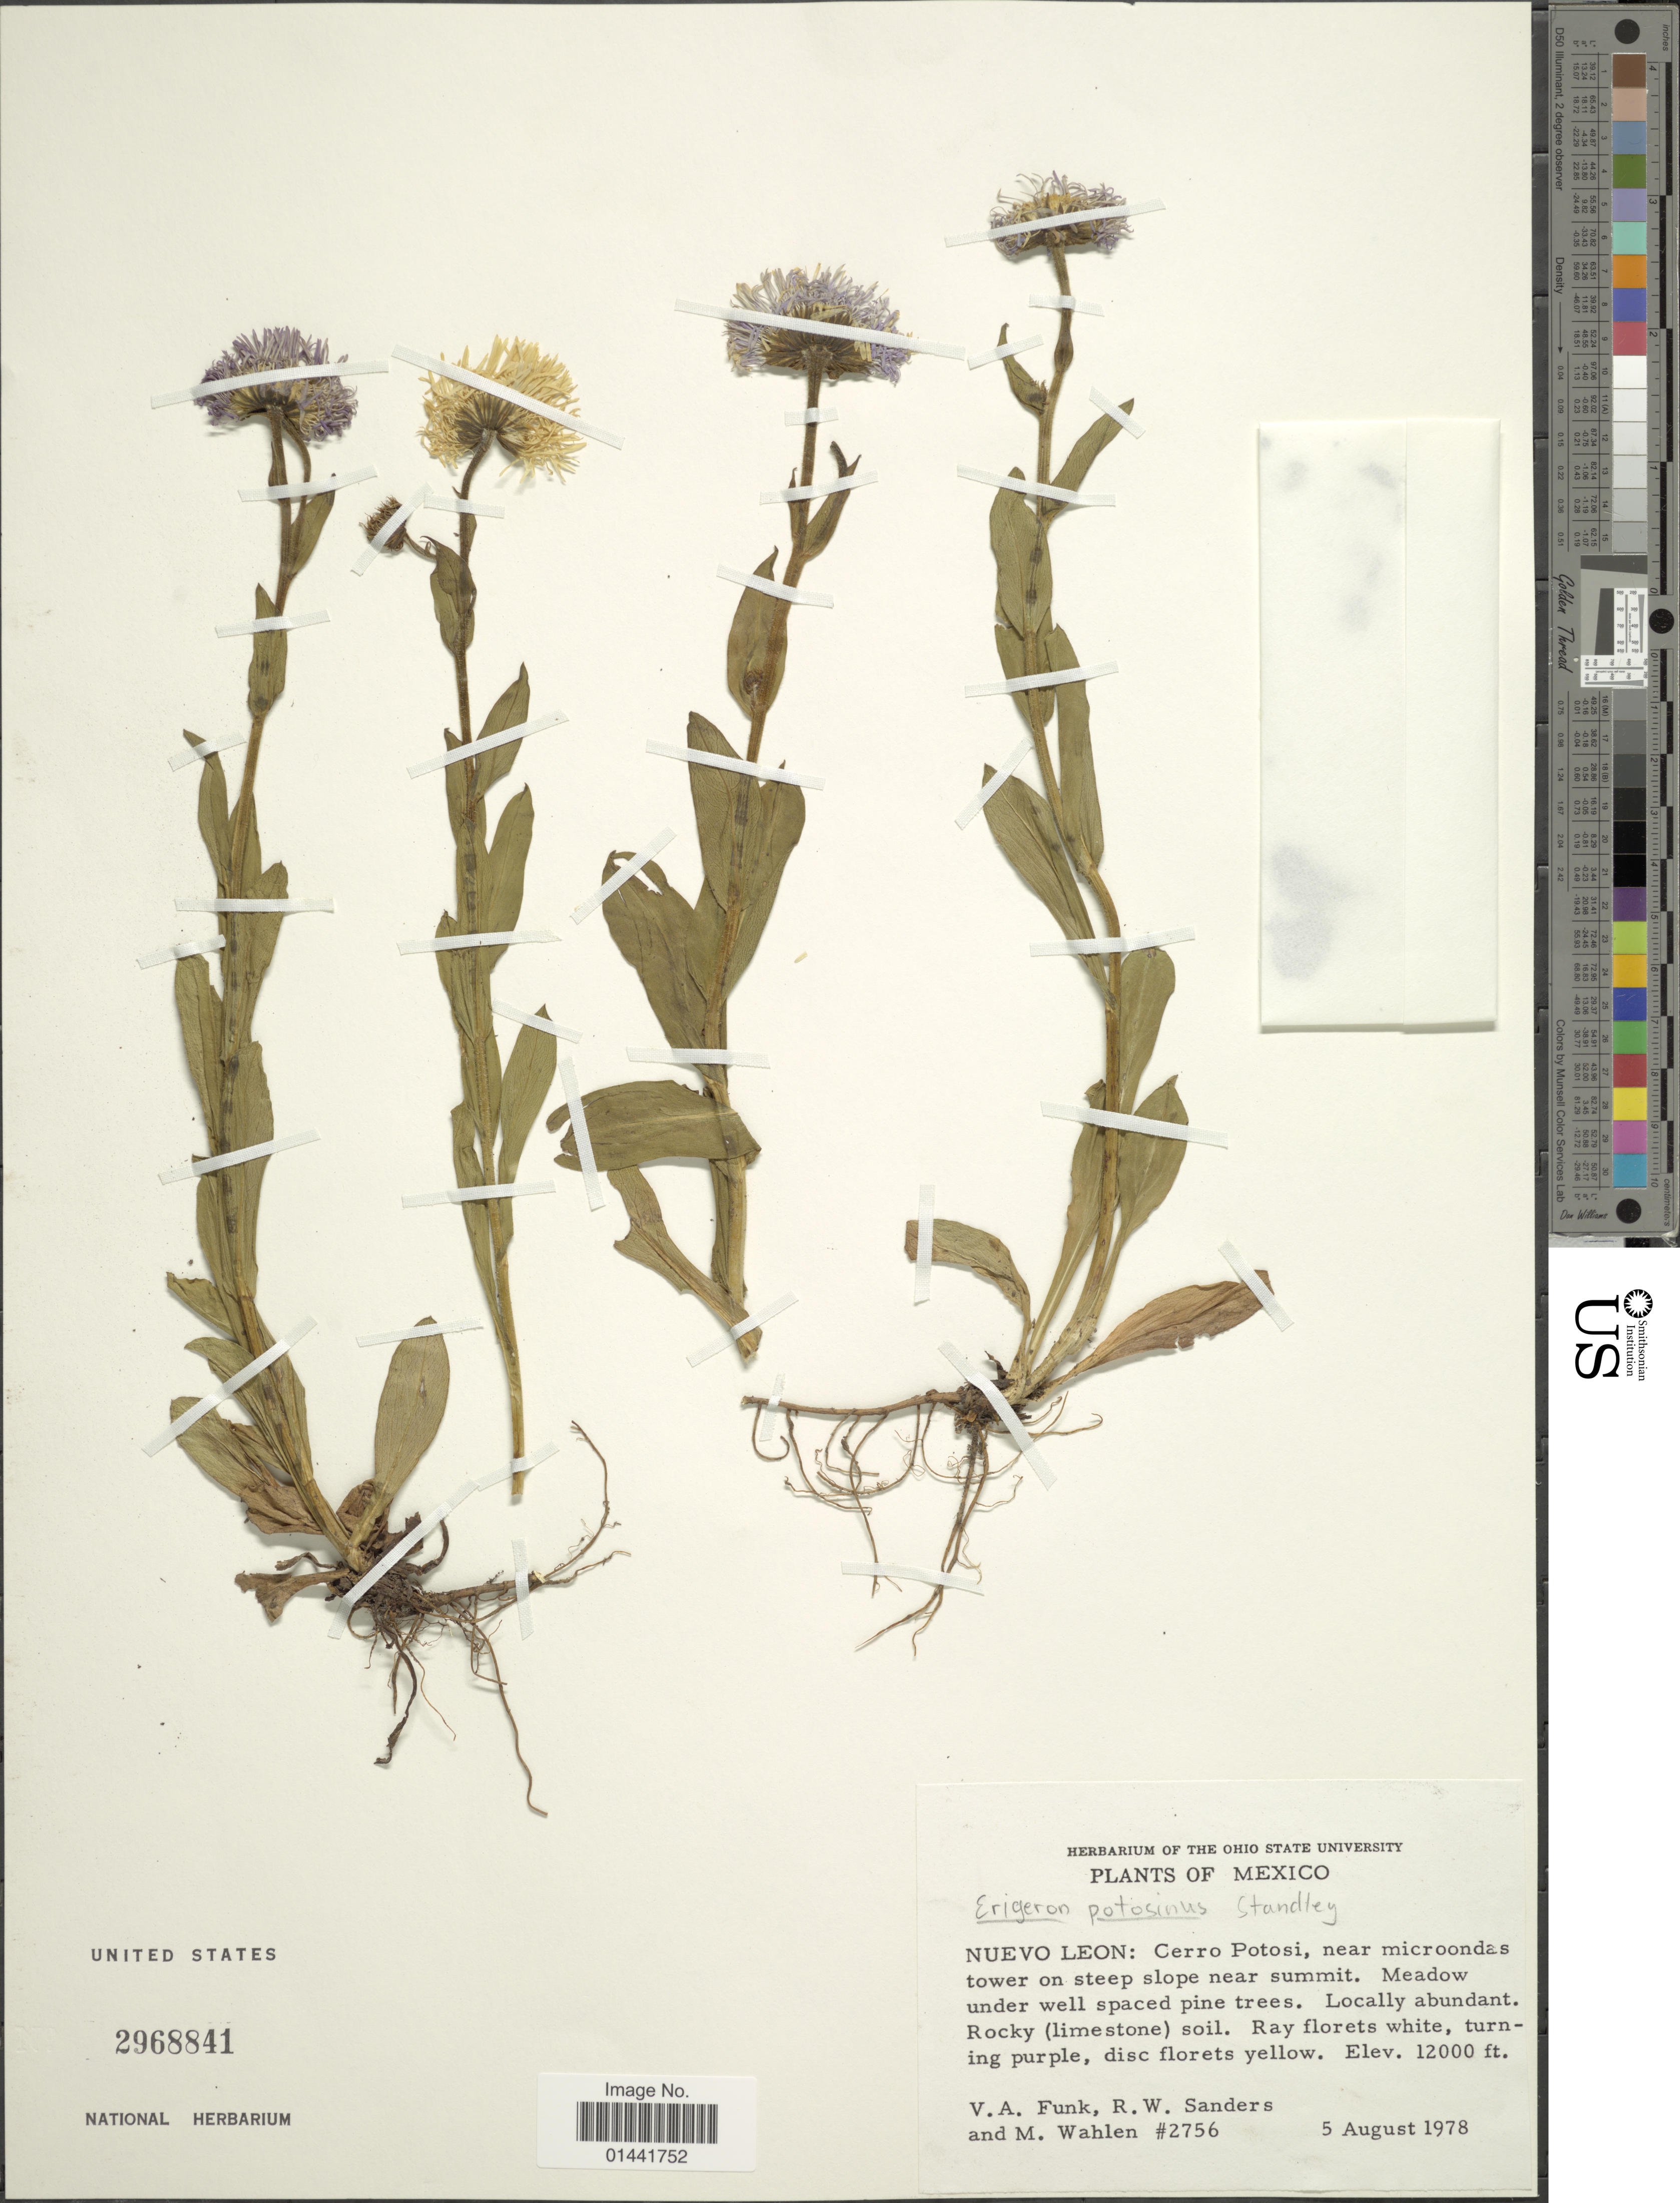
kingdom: Plantae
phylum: Tracheophyta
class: Magnoliopsida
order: Asterales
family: Asteraceae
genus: Erigeron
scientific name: Erigeron potasinus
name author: Standl.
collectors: V. Funk, R. W. Sanders & M. Wahlen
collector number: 2756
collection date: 1978-08-05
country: Mexico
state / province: Nuevo León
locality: Cerro Potosi, near microondas tower on steep slope near summit, meadow under well spaced pine trees, locally abundant, Rocky (limestone) soil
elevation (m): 3658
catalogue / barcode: US 2968841